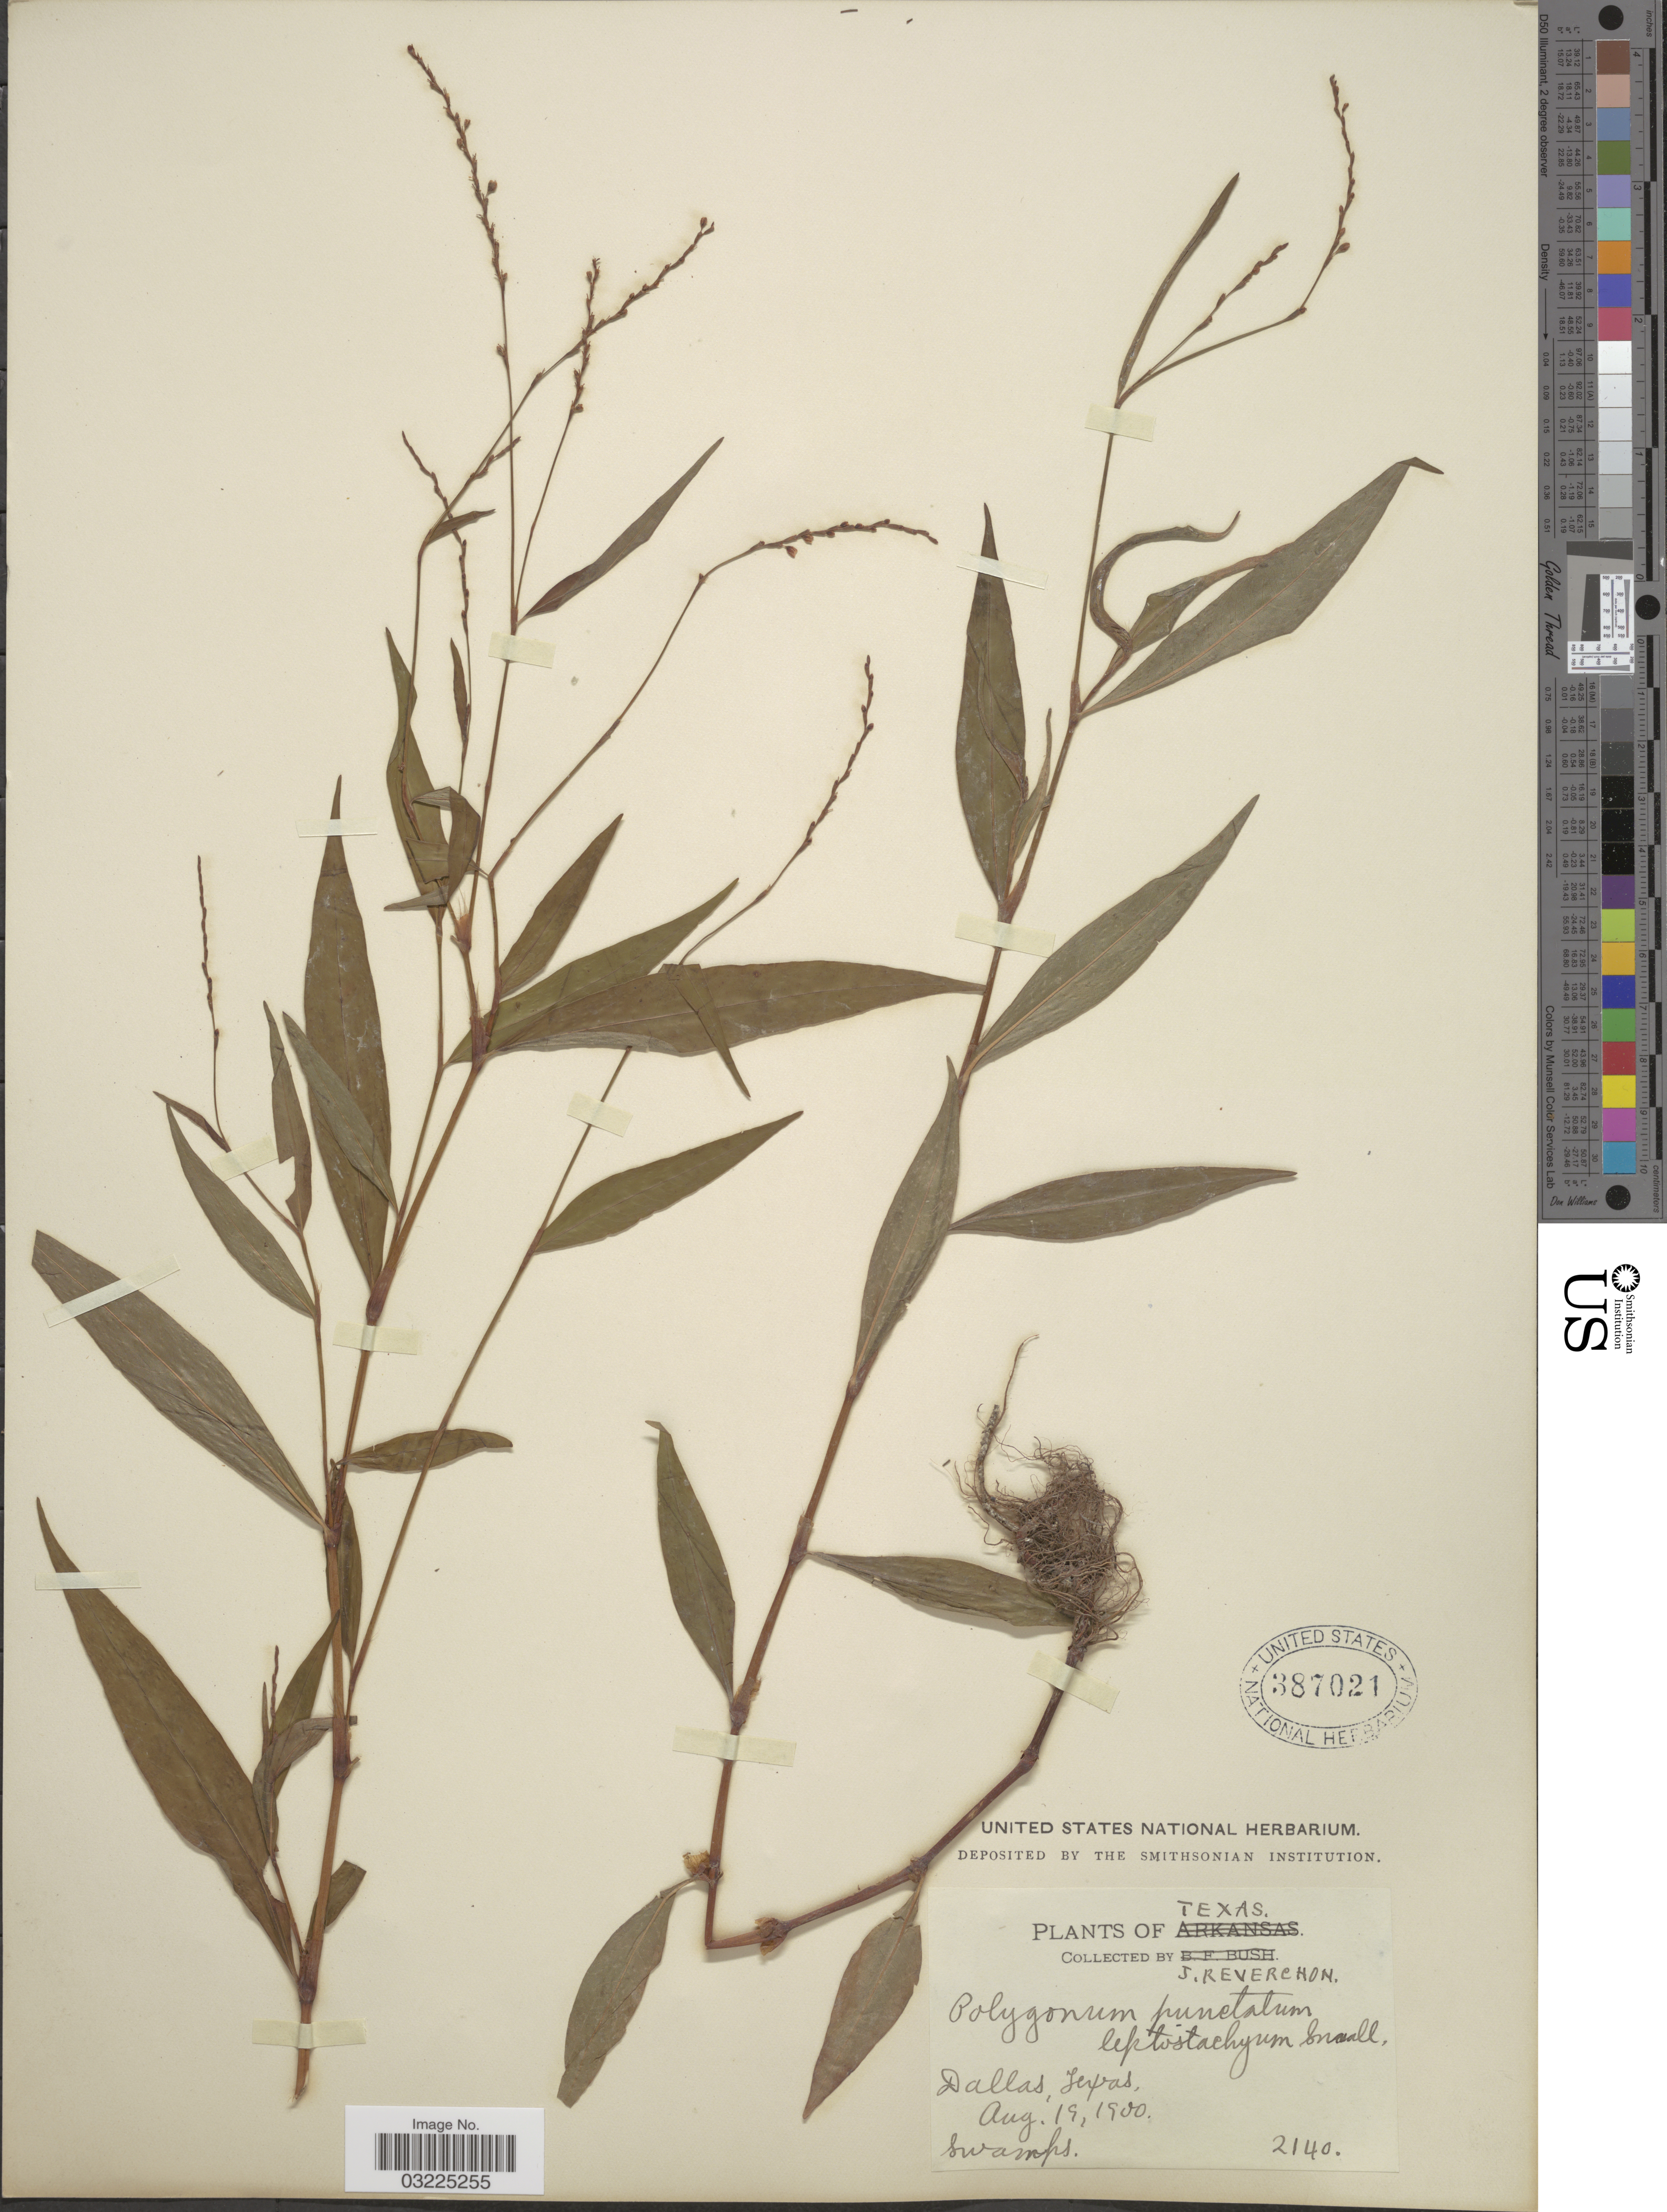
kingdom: Plantae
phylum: Tracheophyta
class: Magnoliopsida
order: Caryophyllales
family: Polygonaceae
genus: Persicaria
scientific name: Persicaria punctata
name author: (Elliott) Small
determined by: Atha, D. E.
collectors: J. Reverchon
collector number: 2140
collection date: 1900-08-19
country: United States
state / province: Texas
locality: Dallas.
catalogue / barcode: US 387021